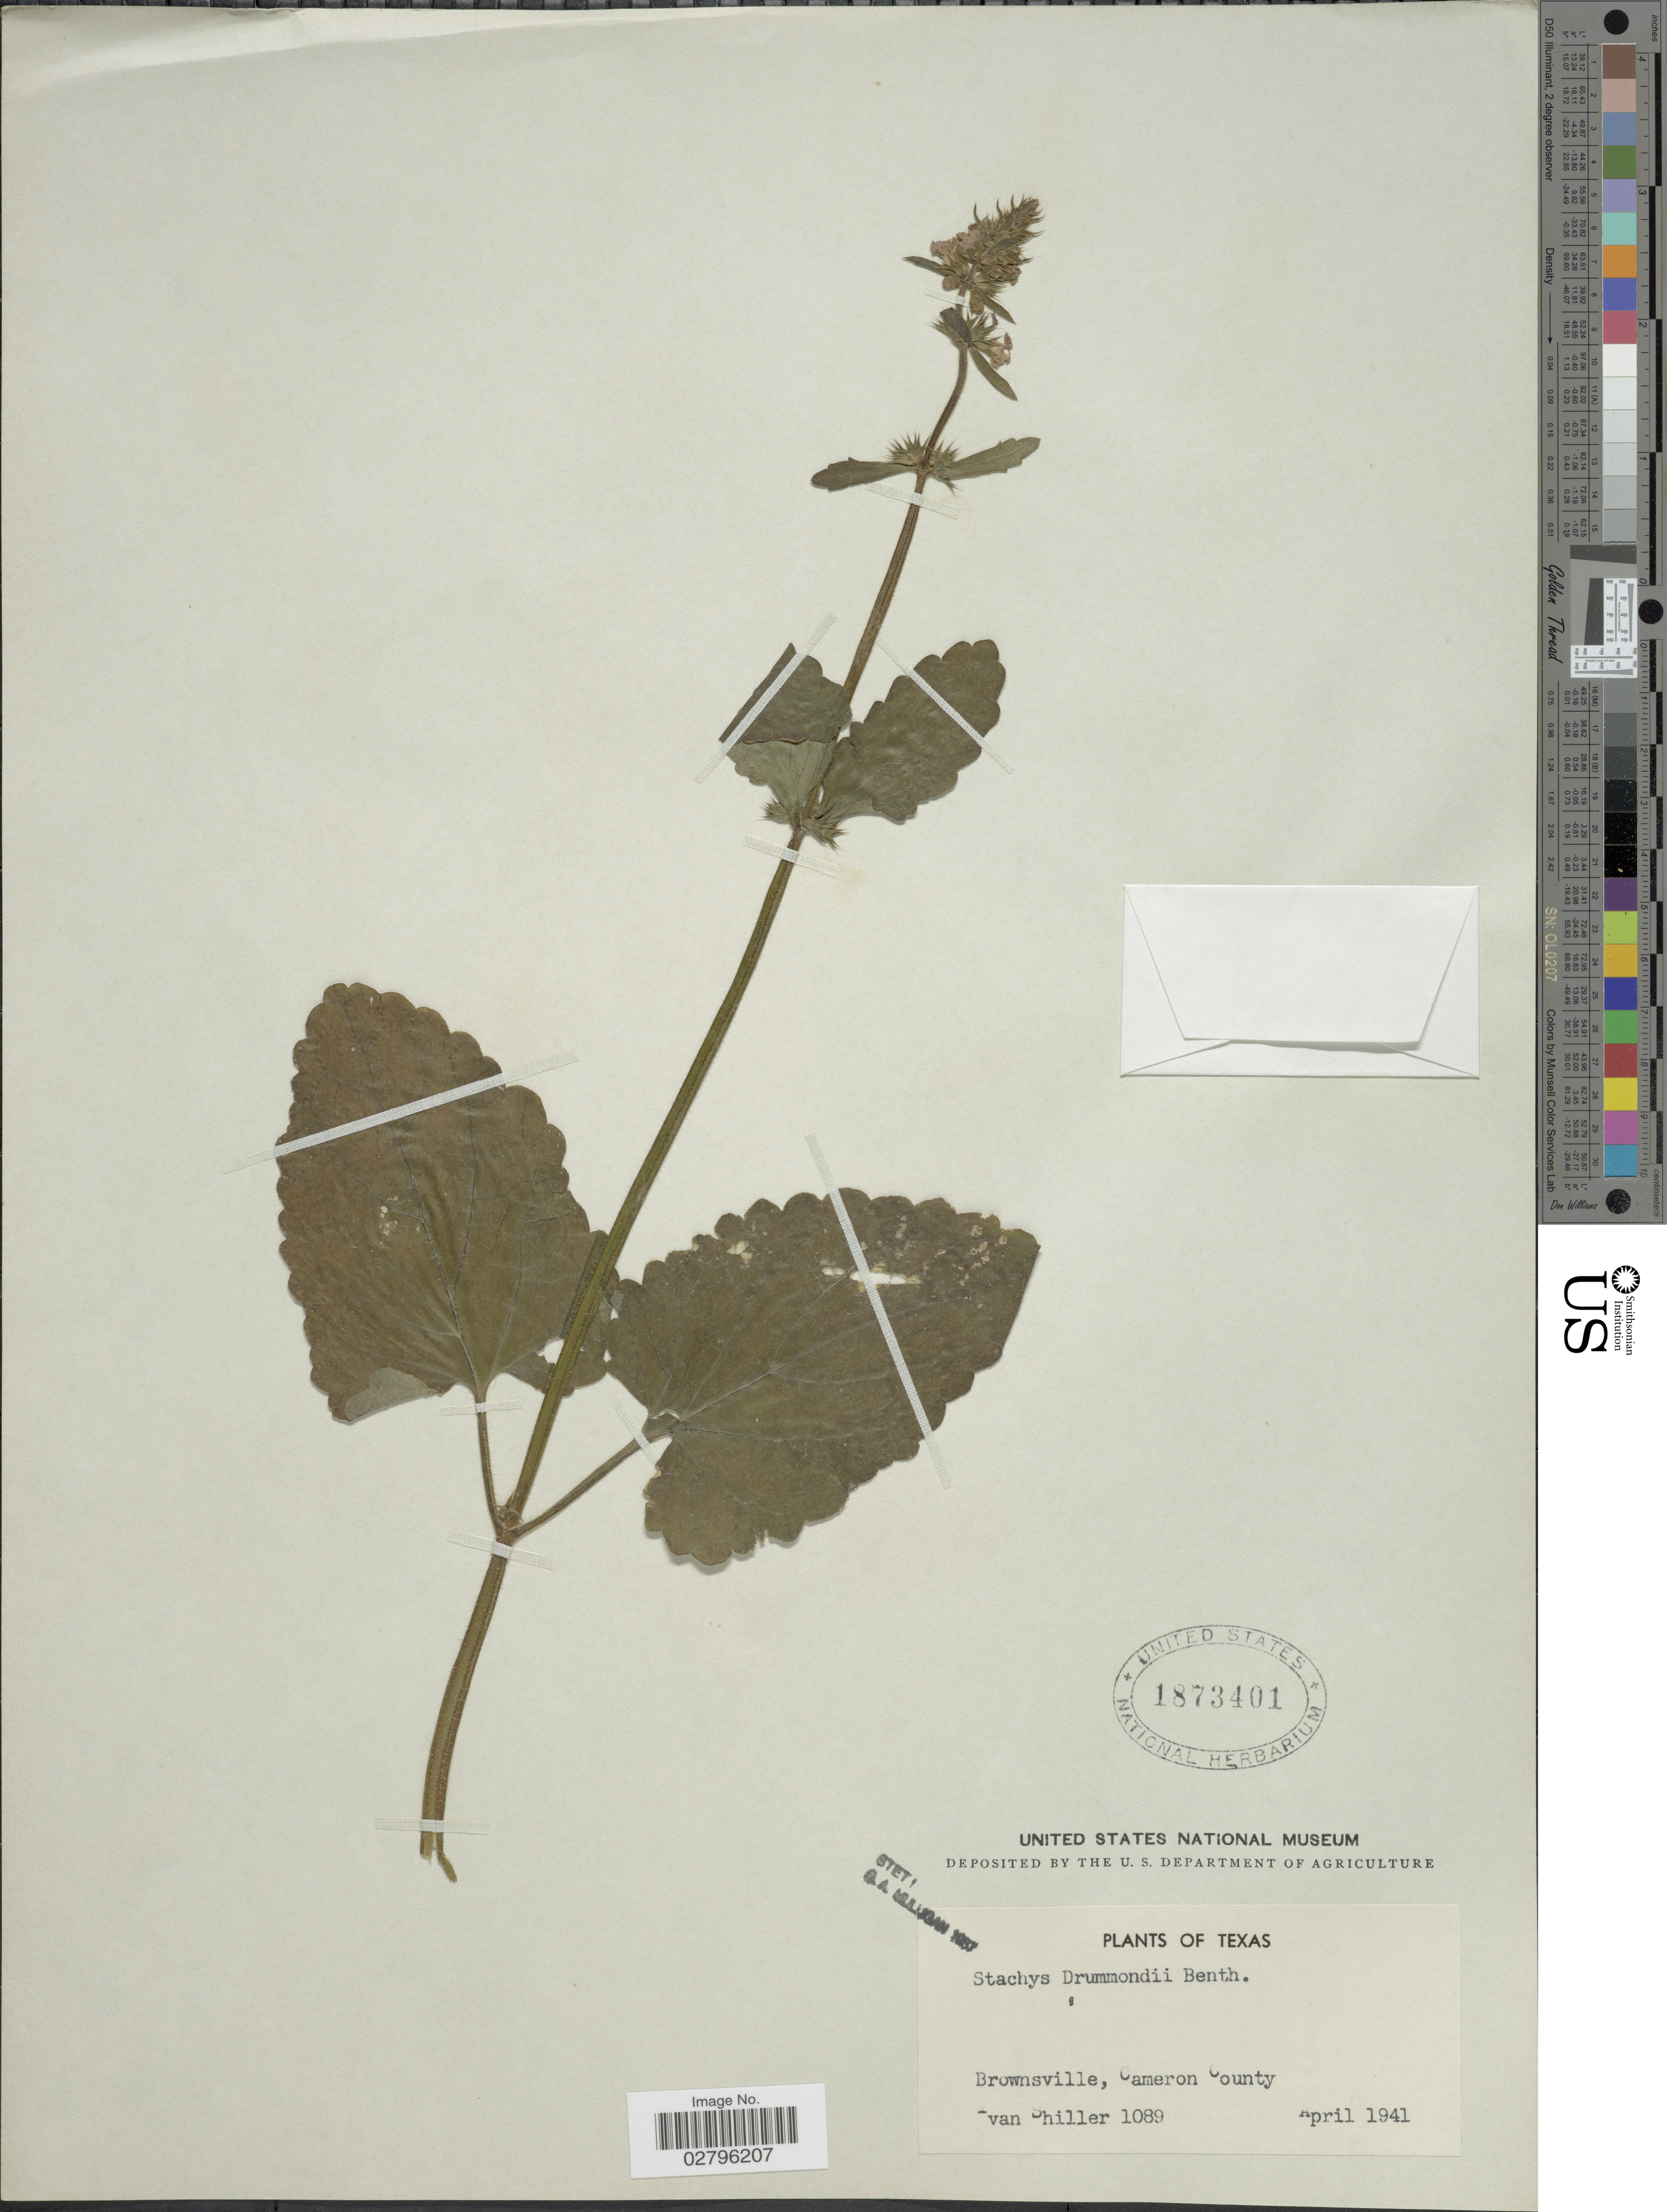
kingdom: Plantae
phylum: Tracheophyta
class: Magnoliopsida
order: Lamiales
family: Lamiaceae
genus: Stachys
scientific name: Stachys drummondii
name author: Benth.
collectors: I. Shiller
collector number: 1089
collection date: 1941-04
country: United States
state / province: Texas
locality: Brownsville, Cameron County.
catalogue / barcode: US 1873401